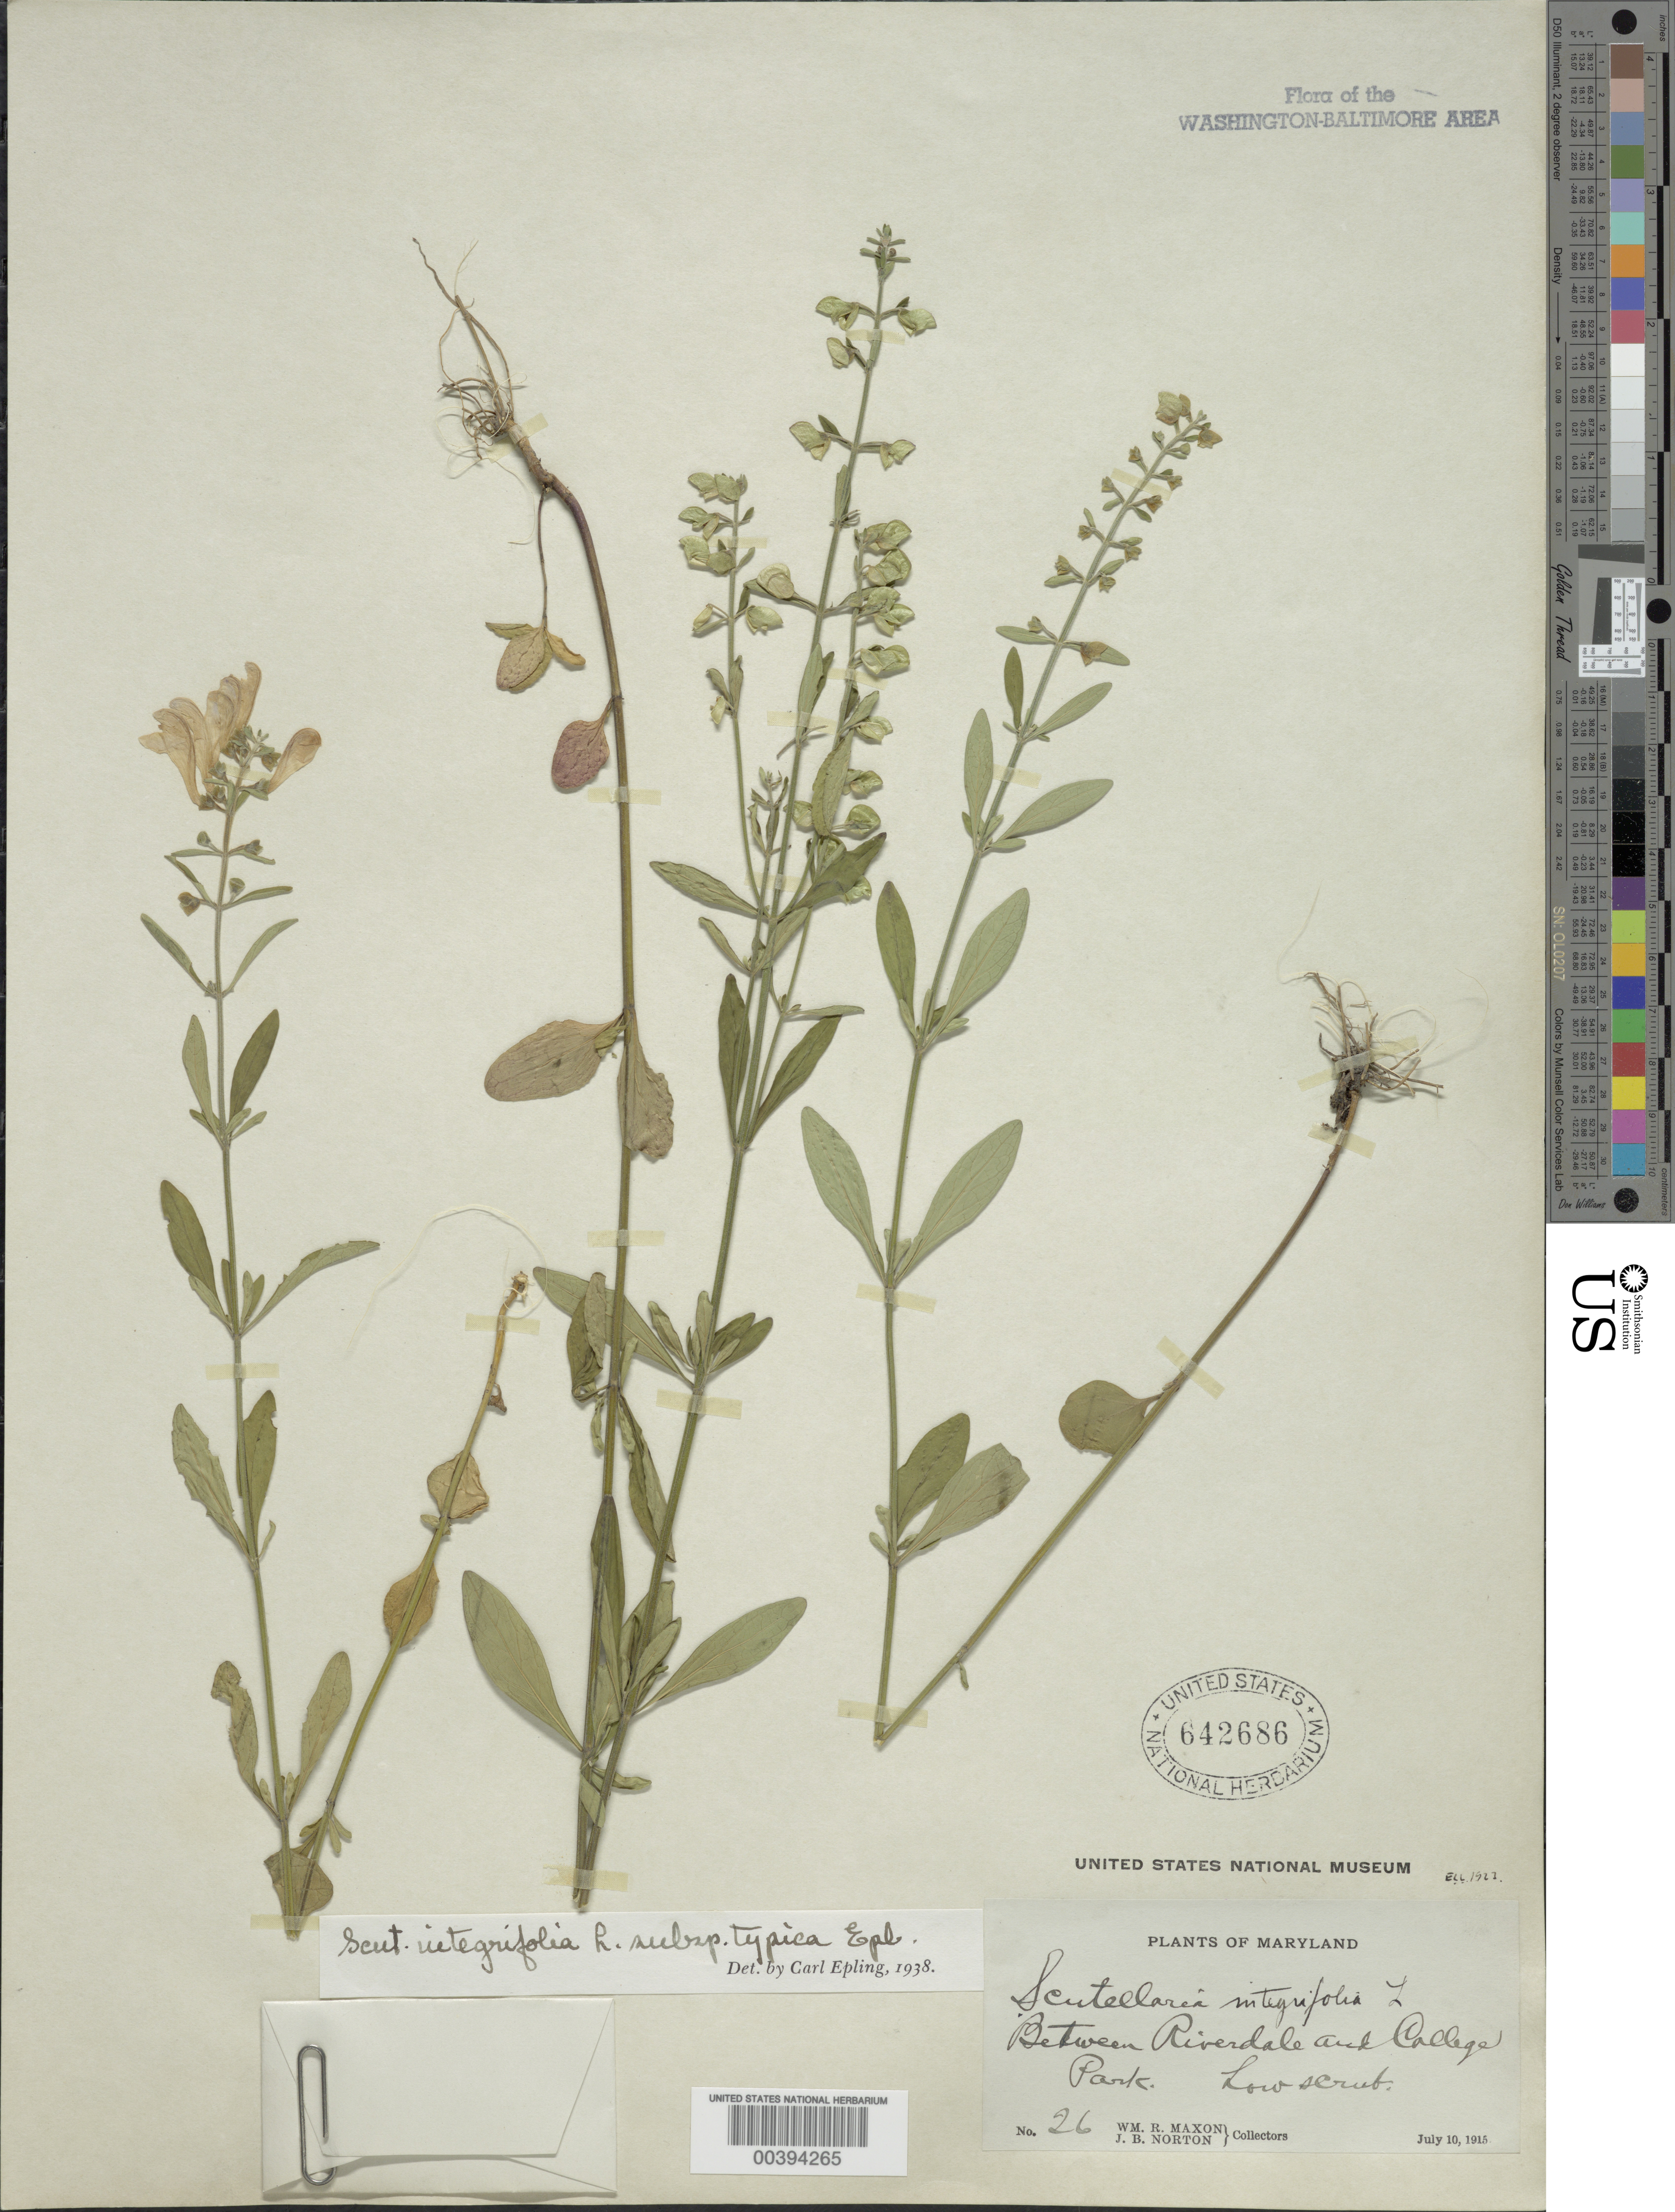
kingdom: Plantae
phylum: Tracheophyta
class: Magnoliopsida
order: Lamiales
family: Lamiaceae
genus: Scutellaria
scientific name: Scutellaria integrifolia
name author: L.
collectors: W. R. Maxon & J. Norton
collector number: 26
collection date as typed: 10 Jul 1915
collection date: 1915-07-10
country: United States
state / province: Maryland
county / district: Prince George's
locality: Between Riverdale and College Park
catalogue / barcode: US 642686